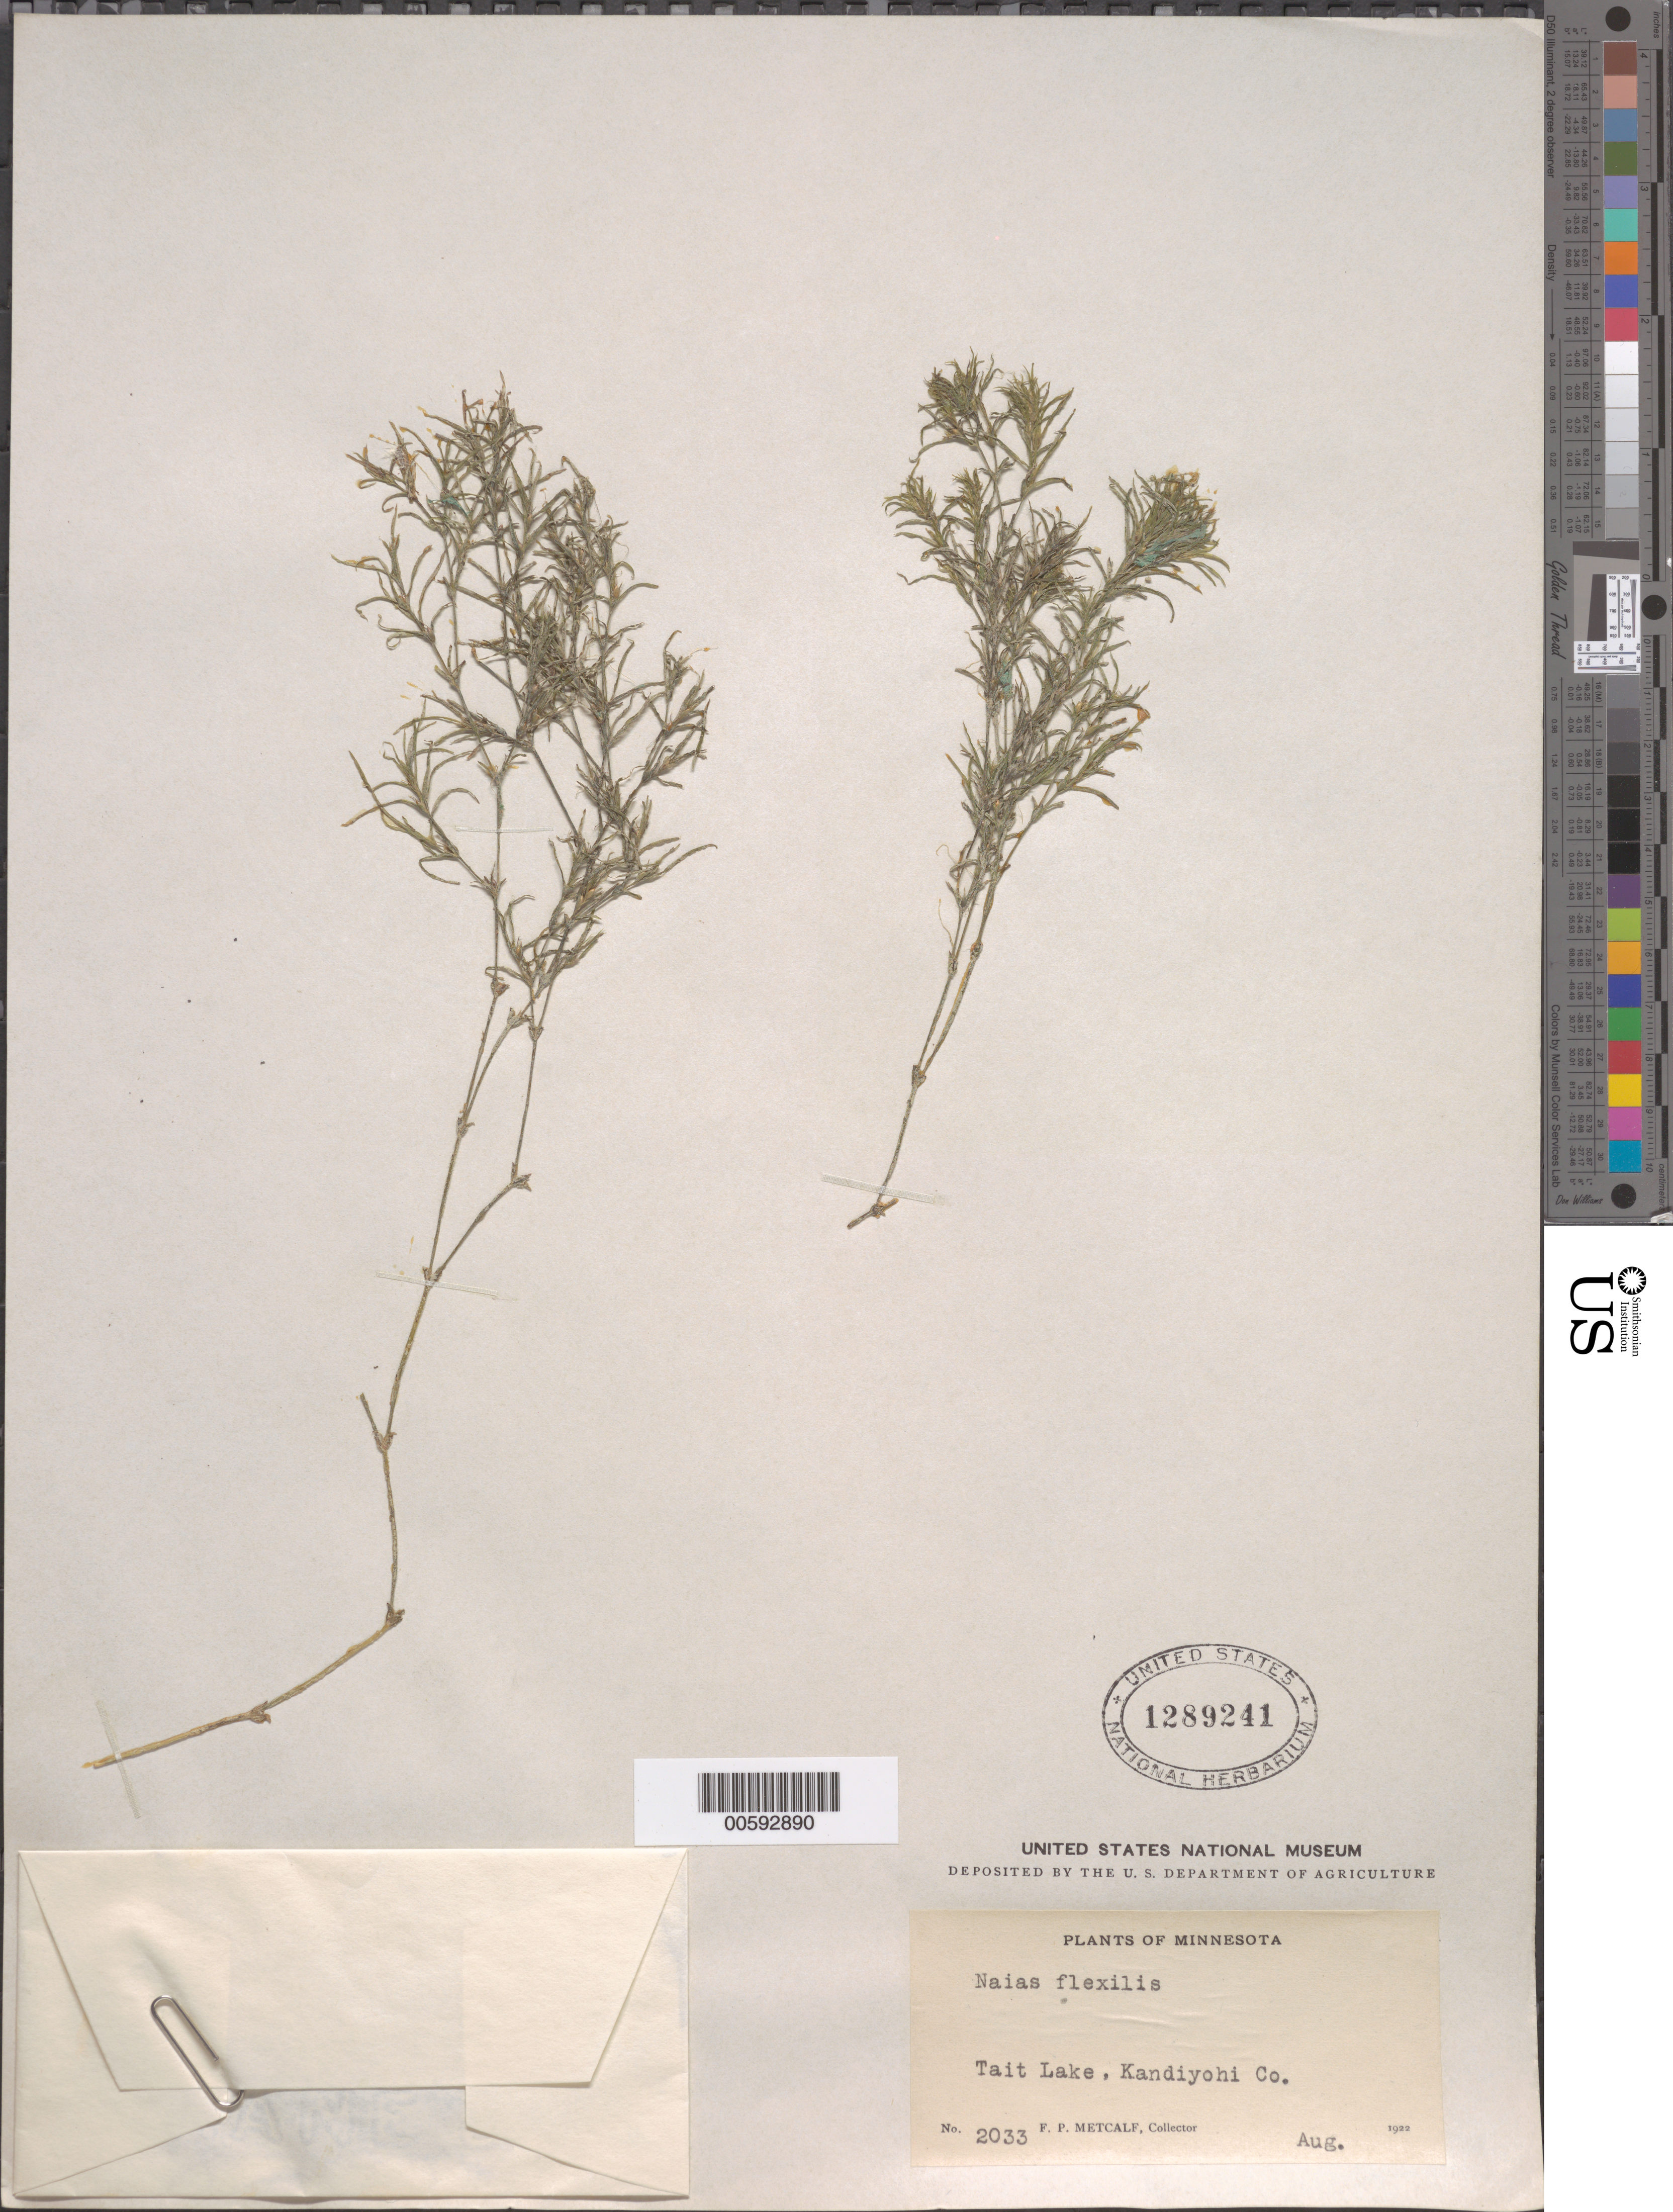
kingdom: Plantae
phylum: Tracheophyta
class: Liliopsida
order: Alismatales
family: Hydrocharitaceae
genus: Najas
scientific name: Najas flexilis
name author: (Willd.) Rostk. & Schmidt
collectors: F. P. Metcalf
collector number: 2033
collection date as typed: Aug 1922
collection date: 1922-08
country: United States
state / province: Minnesota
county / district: Kandiyohi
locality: Tait Lake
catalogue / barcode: US 1289241